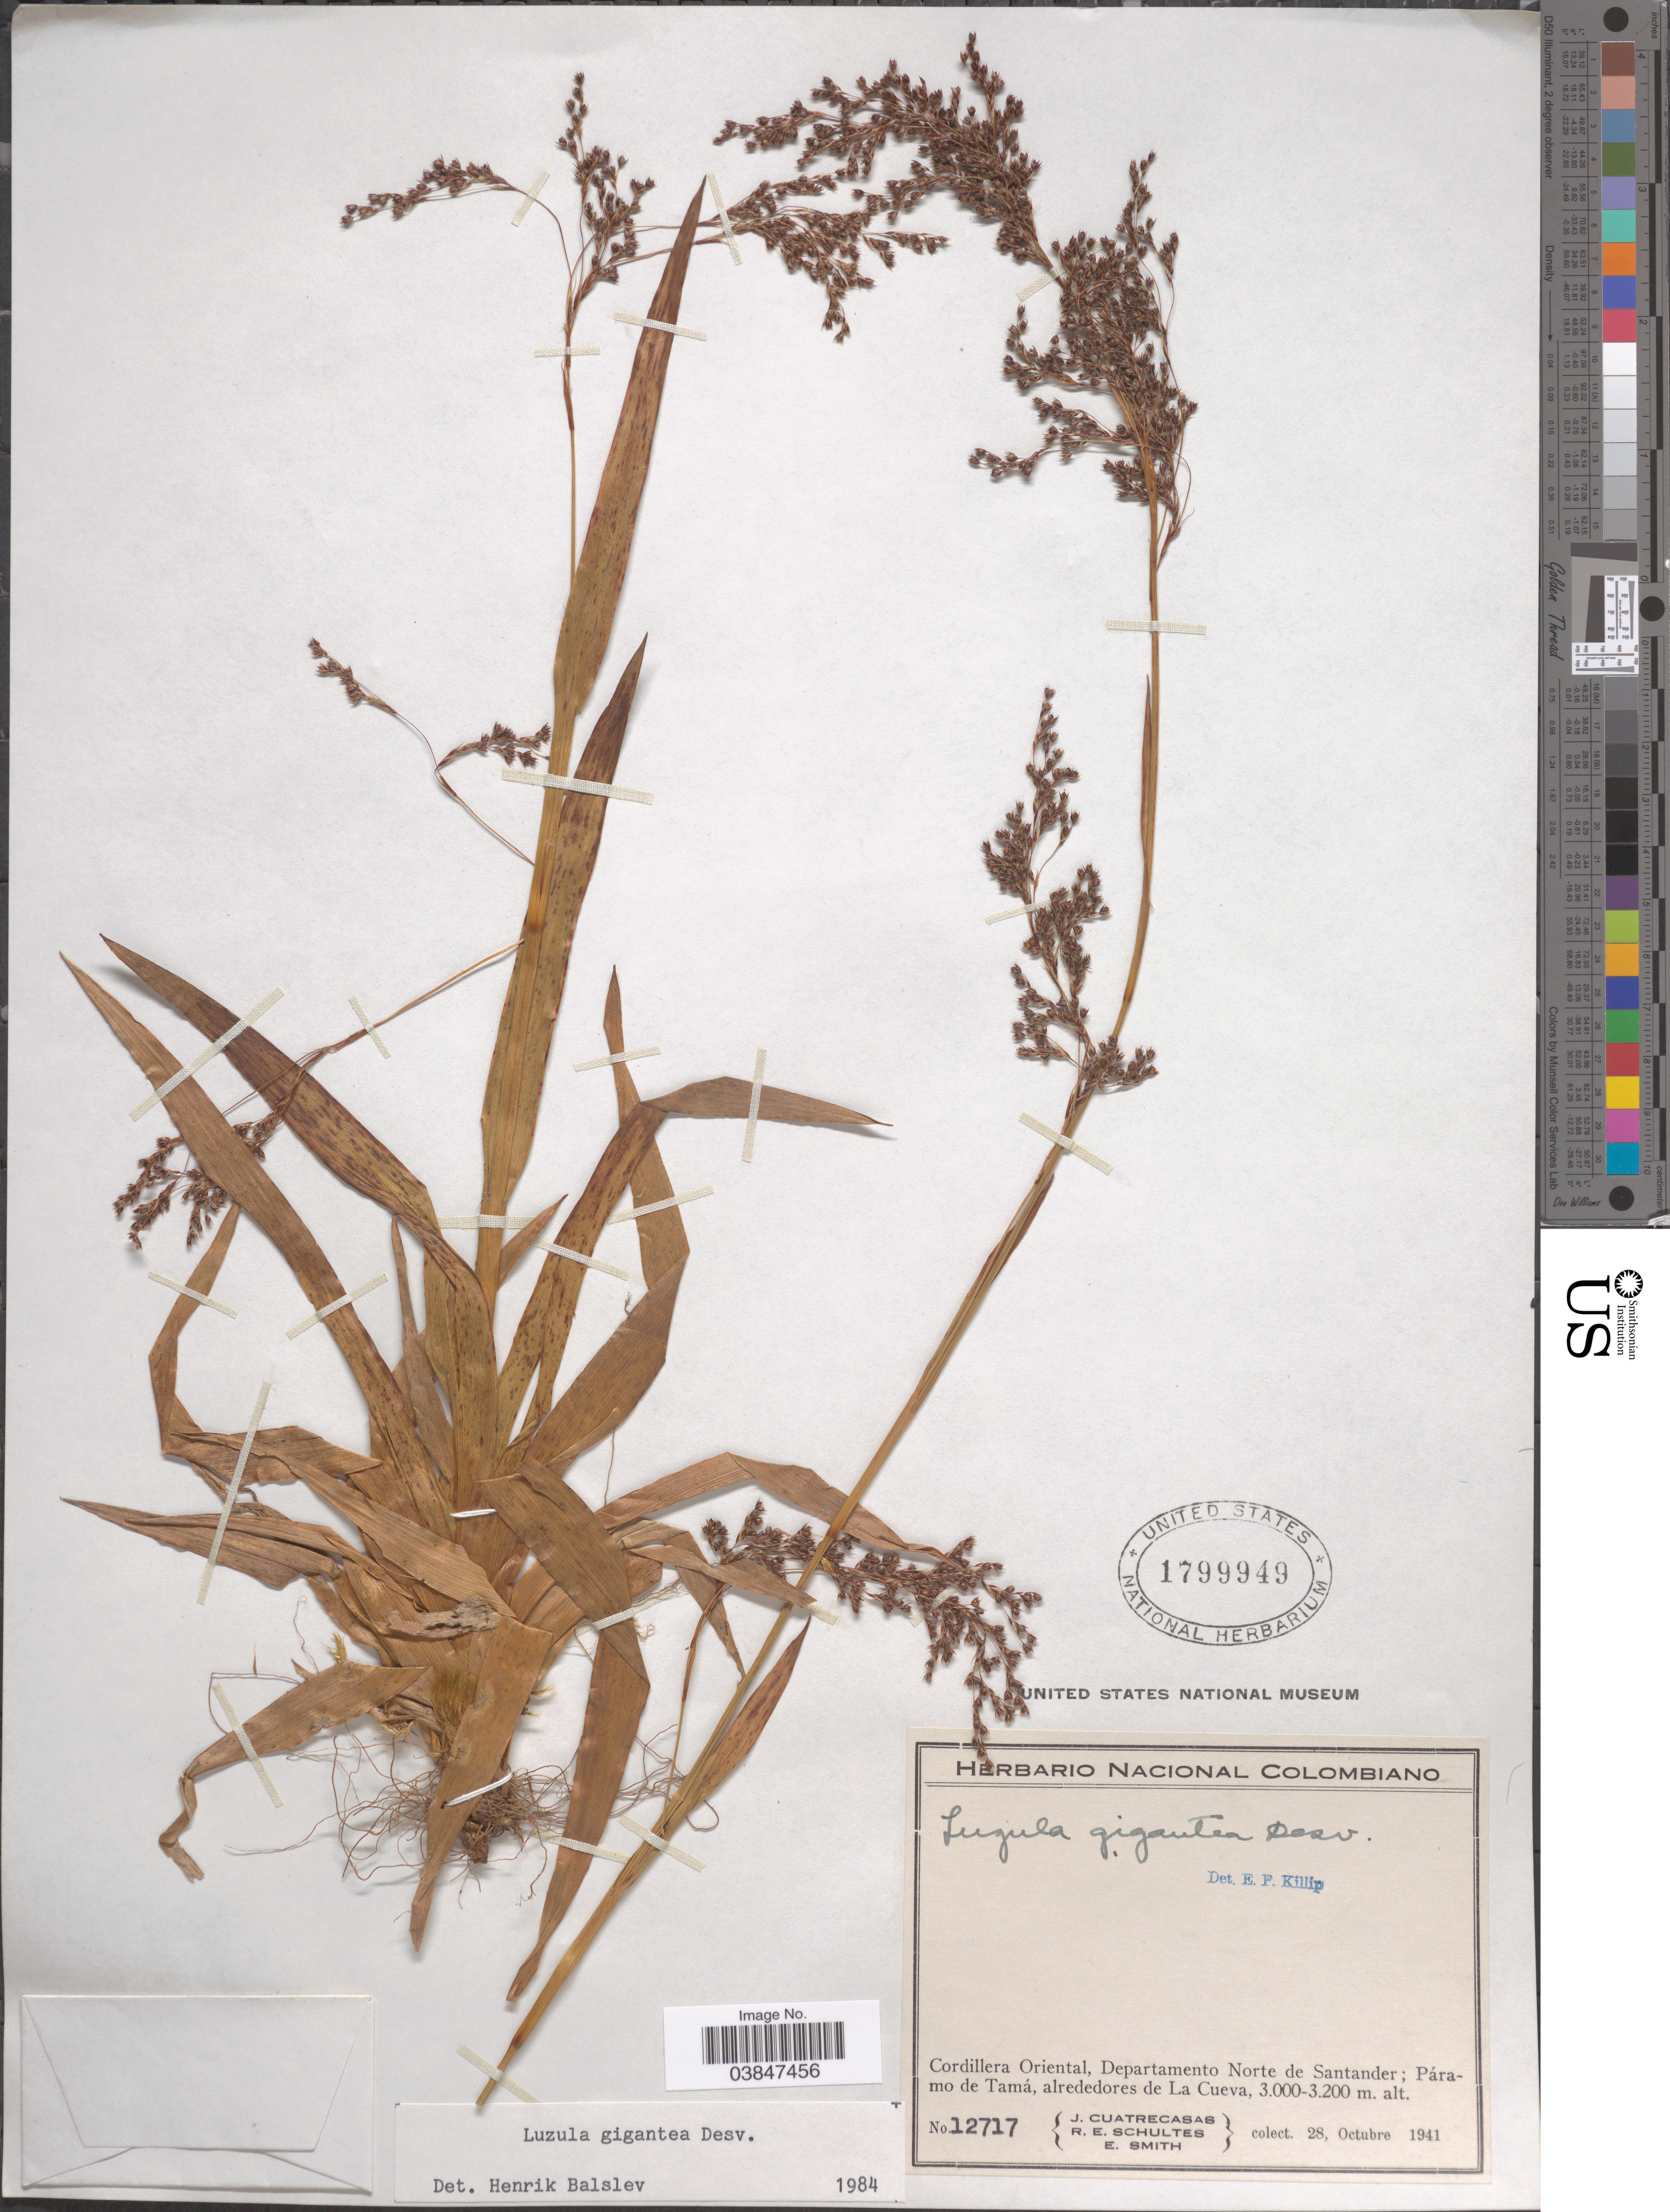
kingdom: Plantae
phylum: Tracheophyta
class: Liliopsida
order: Poales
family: Juncaceae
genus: Luzula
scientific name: Luzula gigantea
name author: Desv.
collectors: J. Cuatrecasas, R. E. Schultes & E. Smith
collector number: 12717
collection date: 1941-10-28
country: Colombia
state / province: Norte de Santander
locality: Cordillera Oriental, Departamento Norte de Santander; Páramo de Tamá, alrededores de La Cueva.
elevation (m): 3000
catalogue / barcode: US 1799949